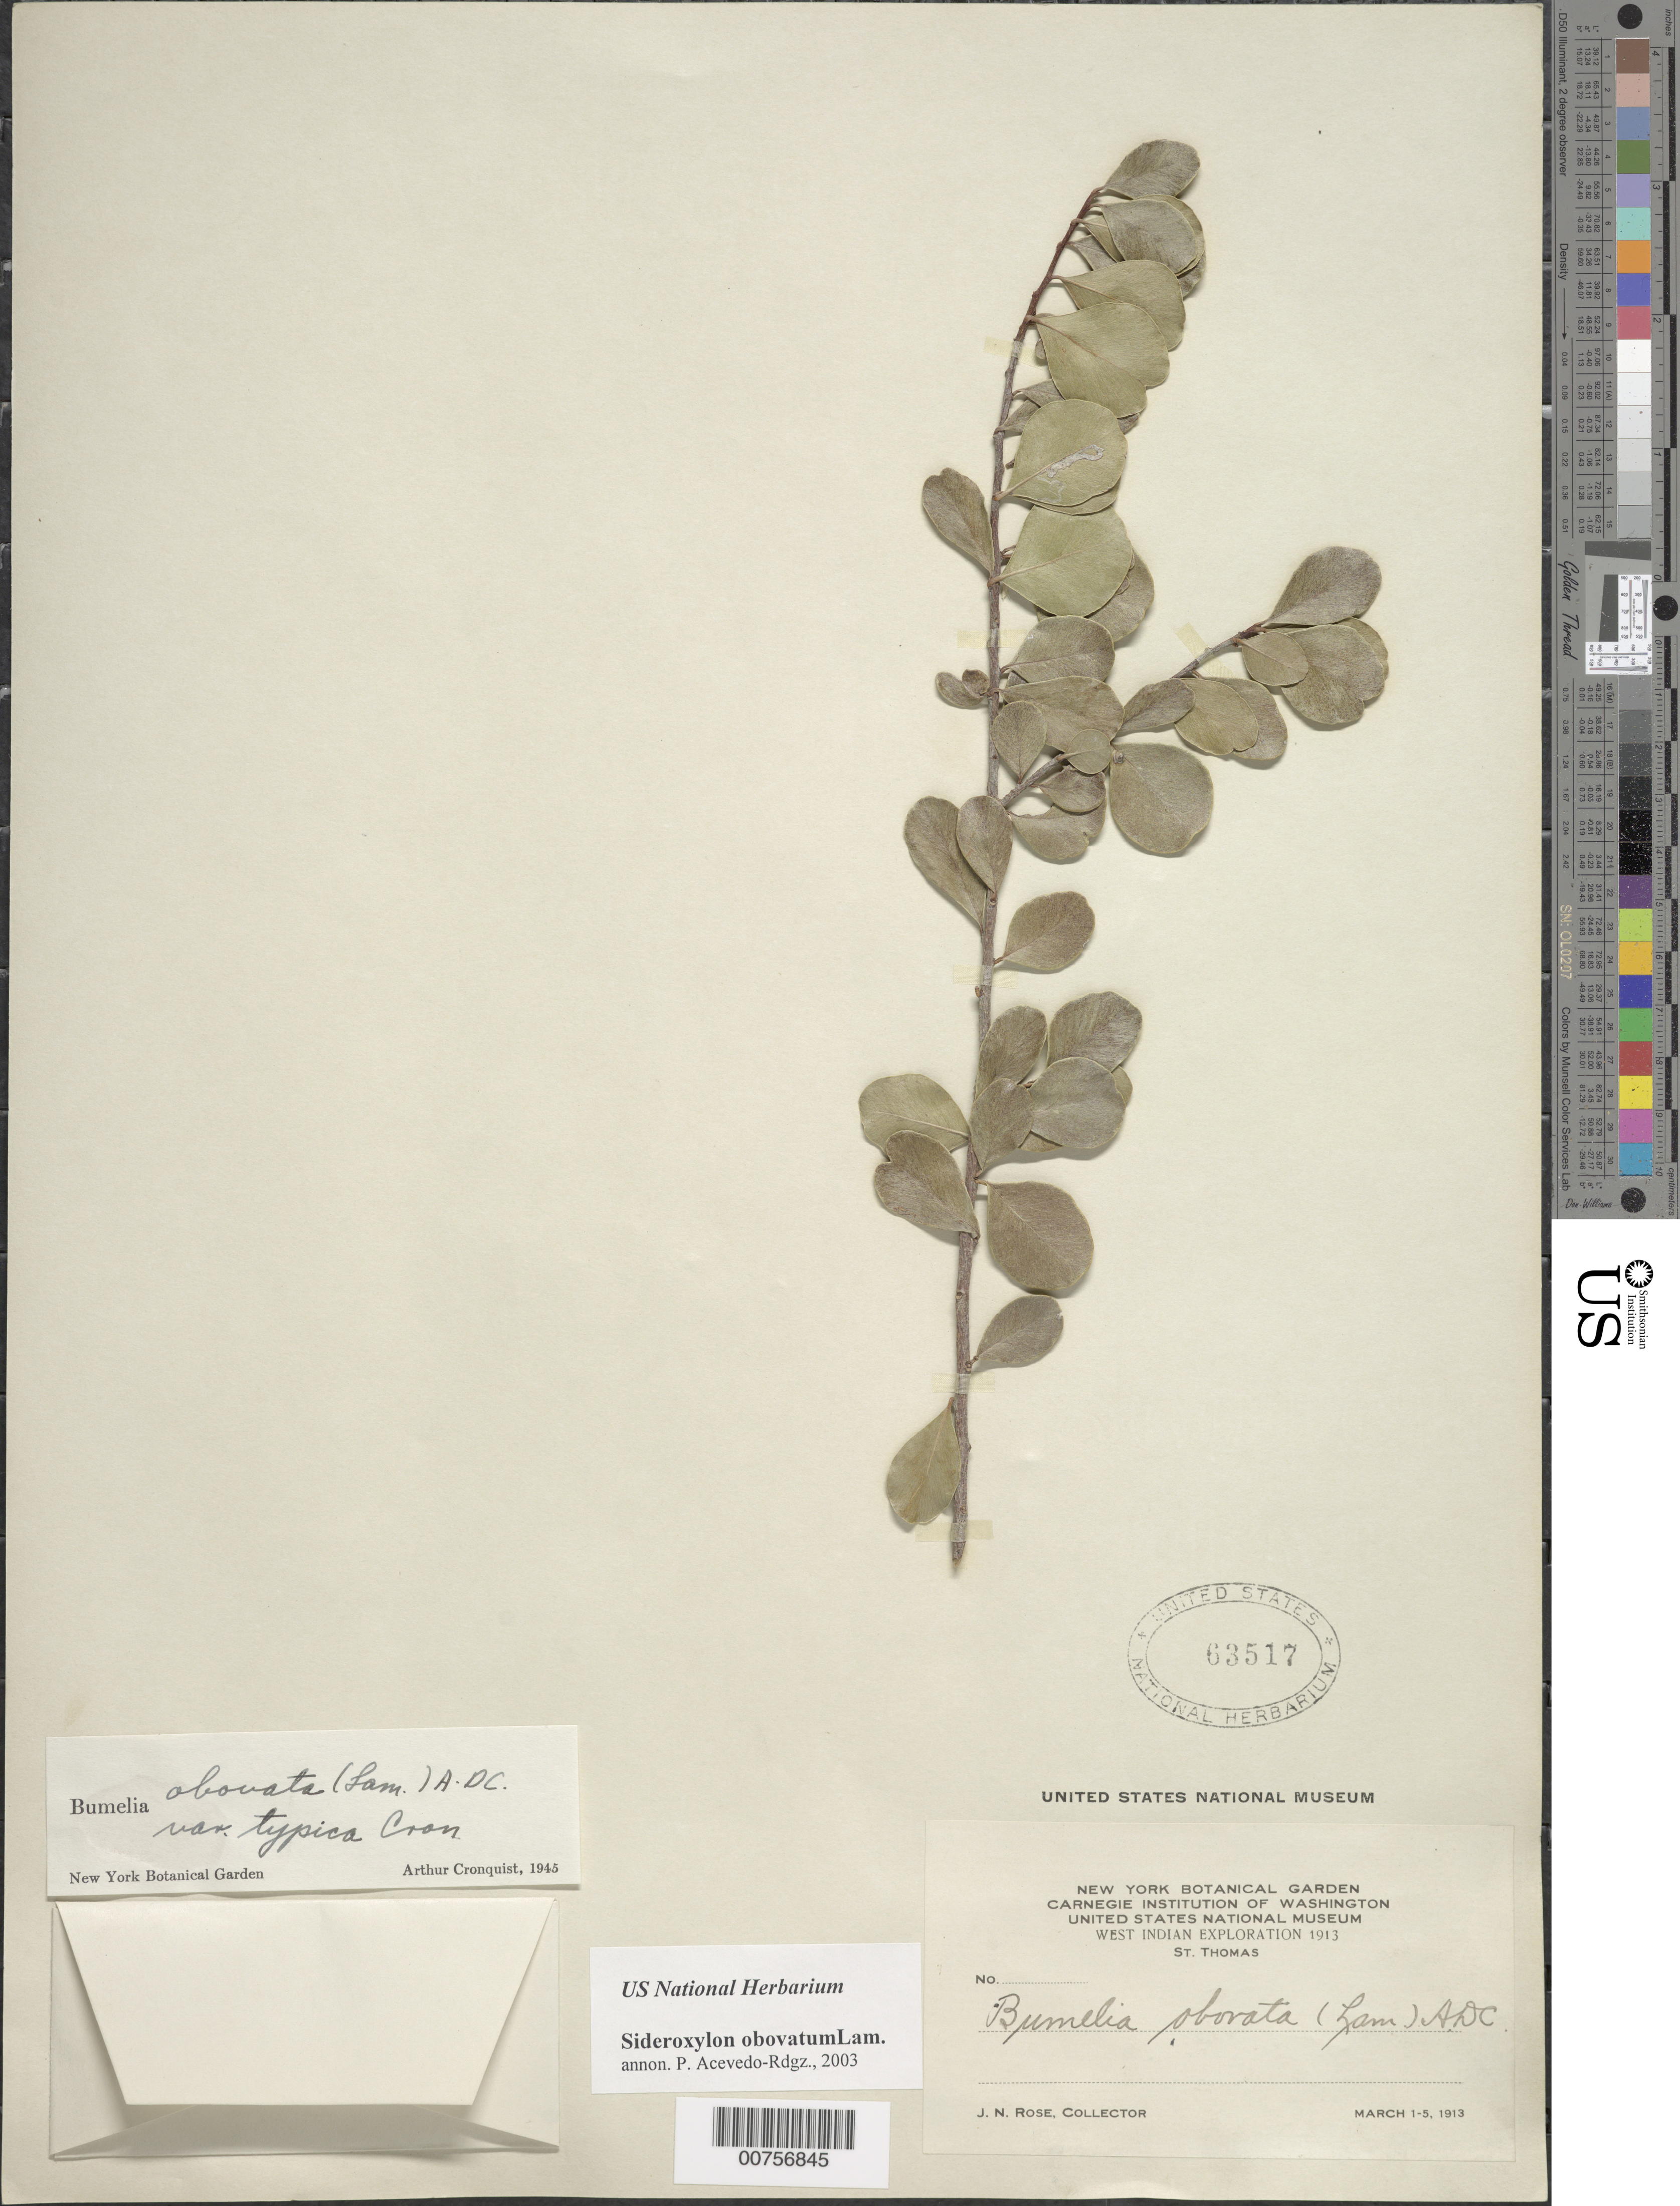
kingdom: Plantae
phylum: Tracheophyta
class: Magnoliopsida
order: Ericales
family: Sapotaceae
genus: Sideroxylon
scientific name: Sideroxylon obovatum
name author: Lam.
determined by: Acevedo-Rodríguez, P., (BOT), Smithsonian Institution - National Museum of Natural History (UNITED STATES)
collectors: J. N. Rose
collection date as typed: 01 Mar 1913 to 05 Mar 1913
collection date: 1913-03-01/1913-03-05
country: U.S. Virgin Islands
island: St. Thomas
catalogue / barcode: US 63517